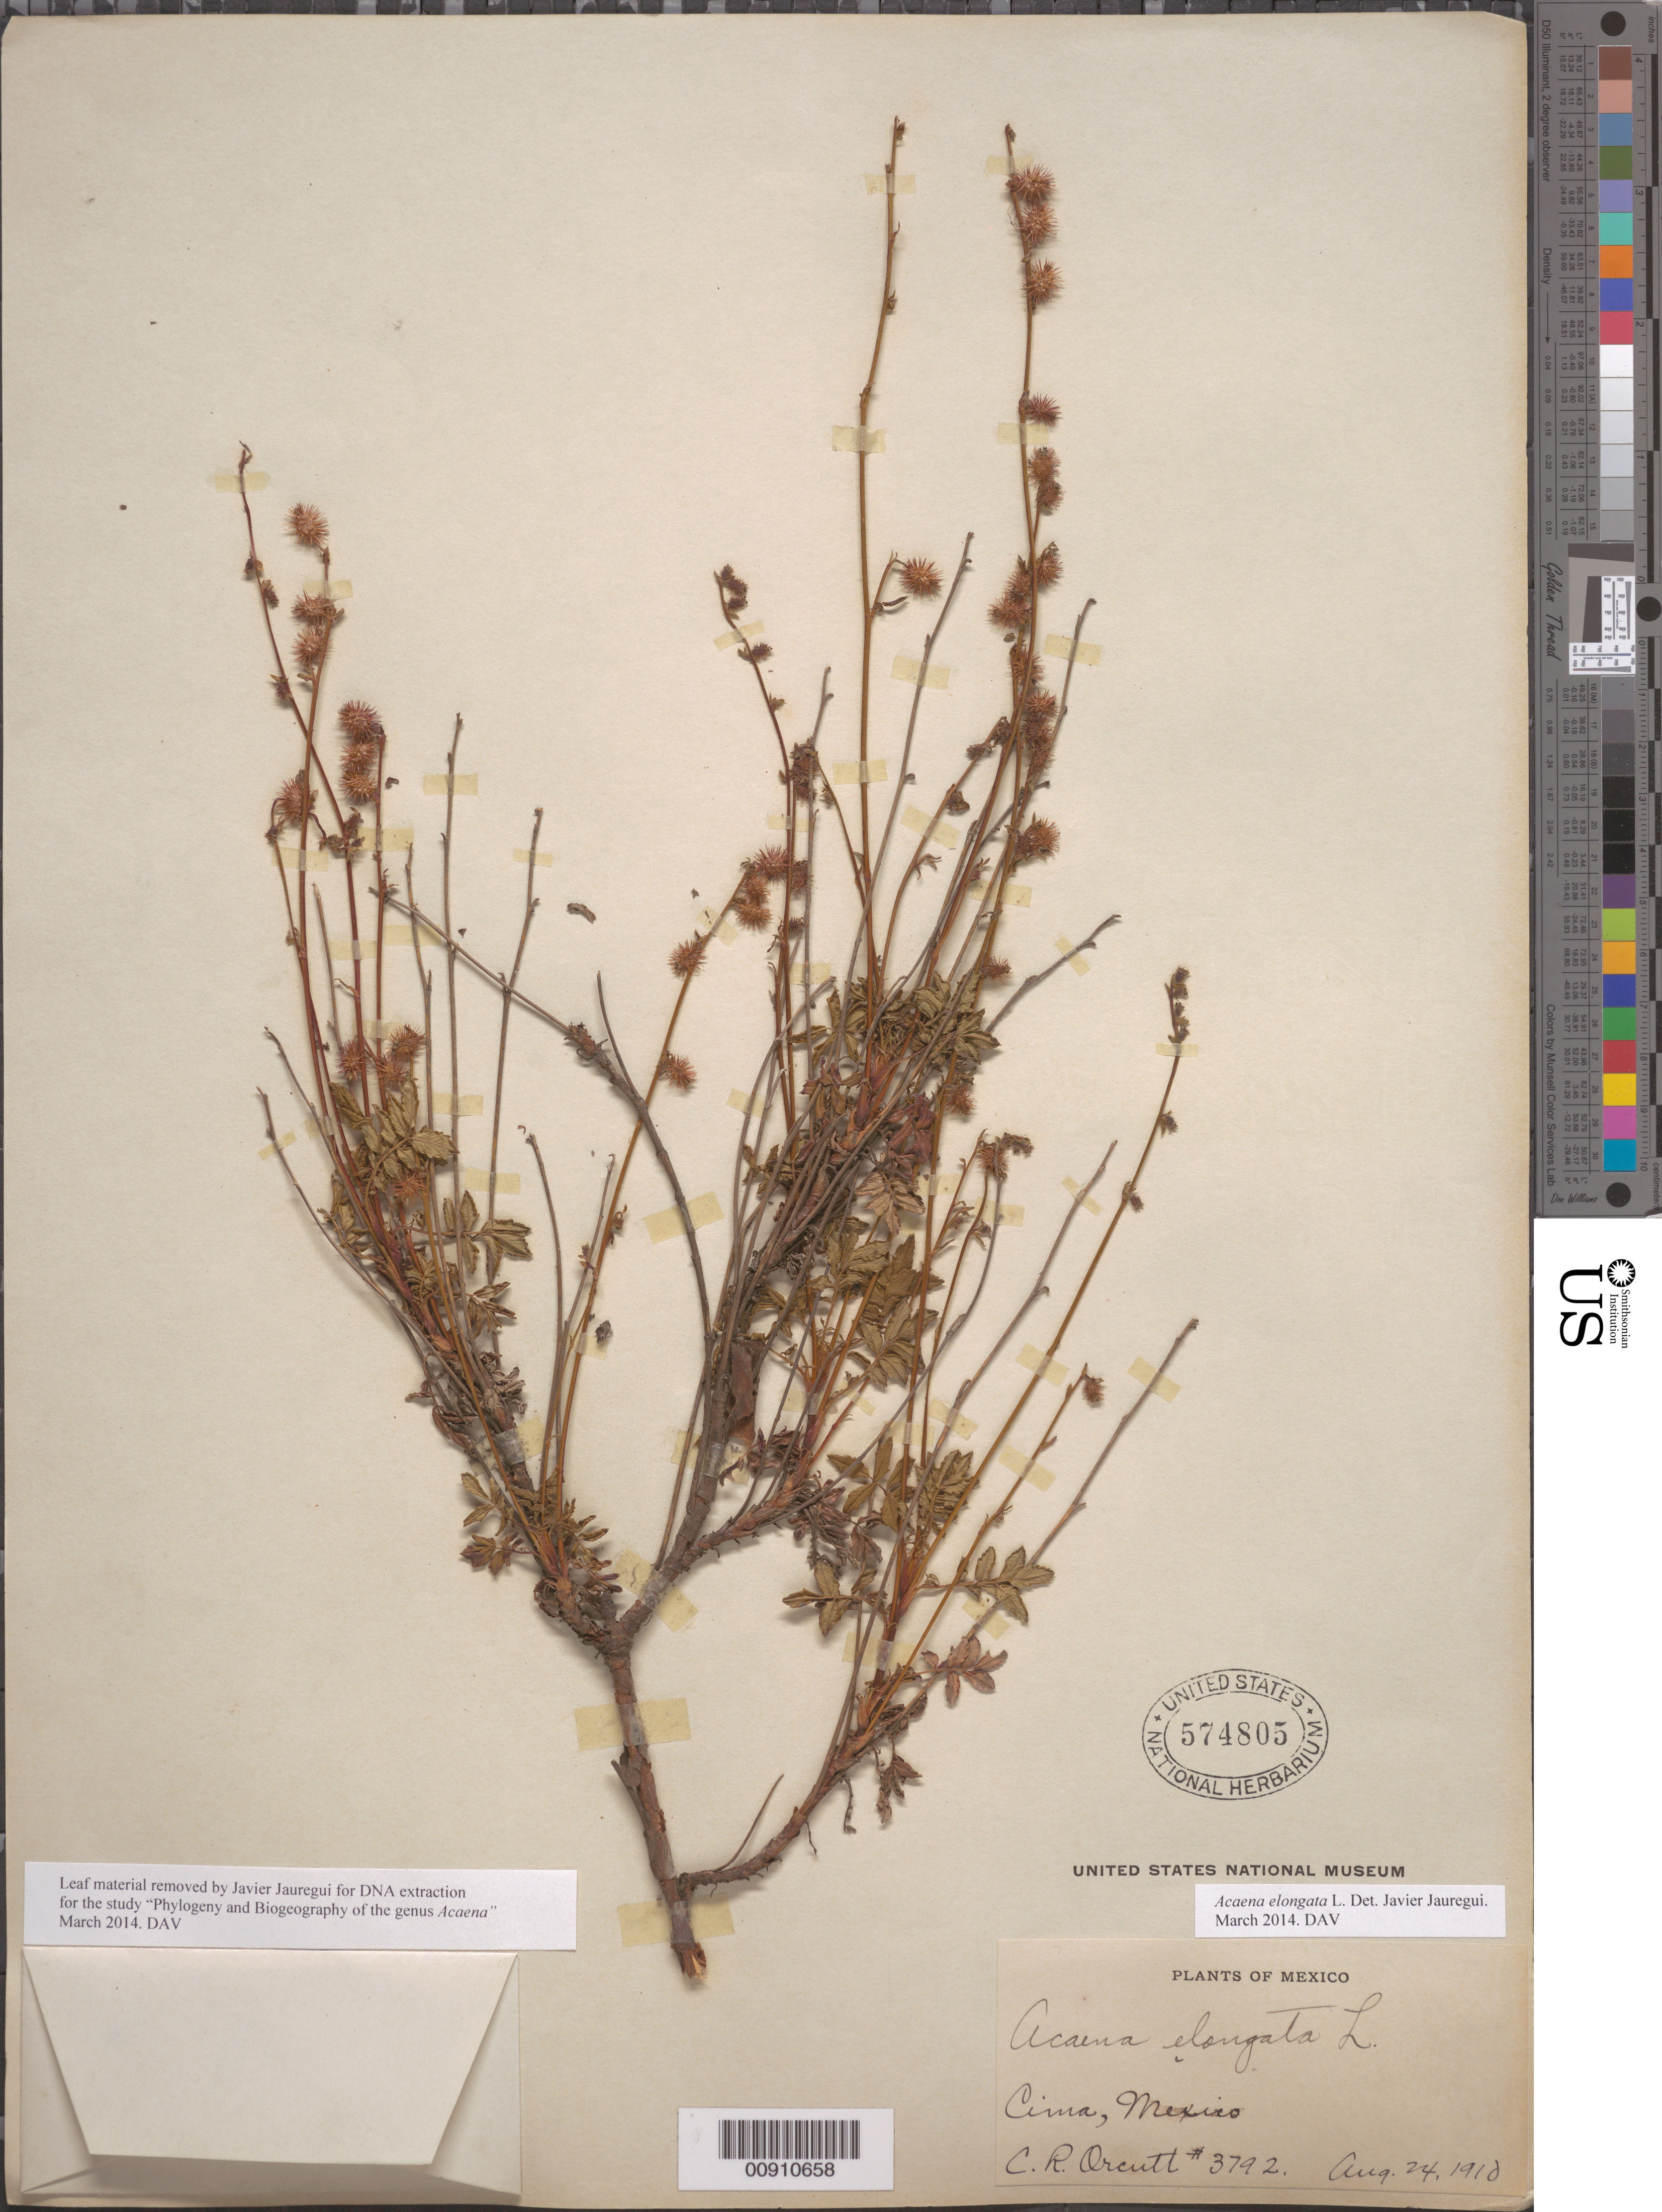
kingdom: Plantae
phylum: Tracheophyta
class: Magnoliopsida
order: Rosales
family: Rosaceae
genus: Acaena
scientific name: Acaena elongata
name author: L.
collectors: C. R. Orcutt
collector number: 3792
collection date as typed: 24 Aug 1910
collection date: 1910-08-24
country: Mexico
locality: Cima, Mexico.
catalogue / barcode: US 574805